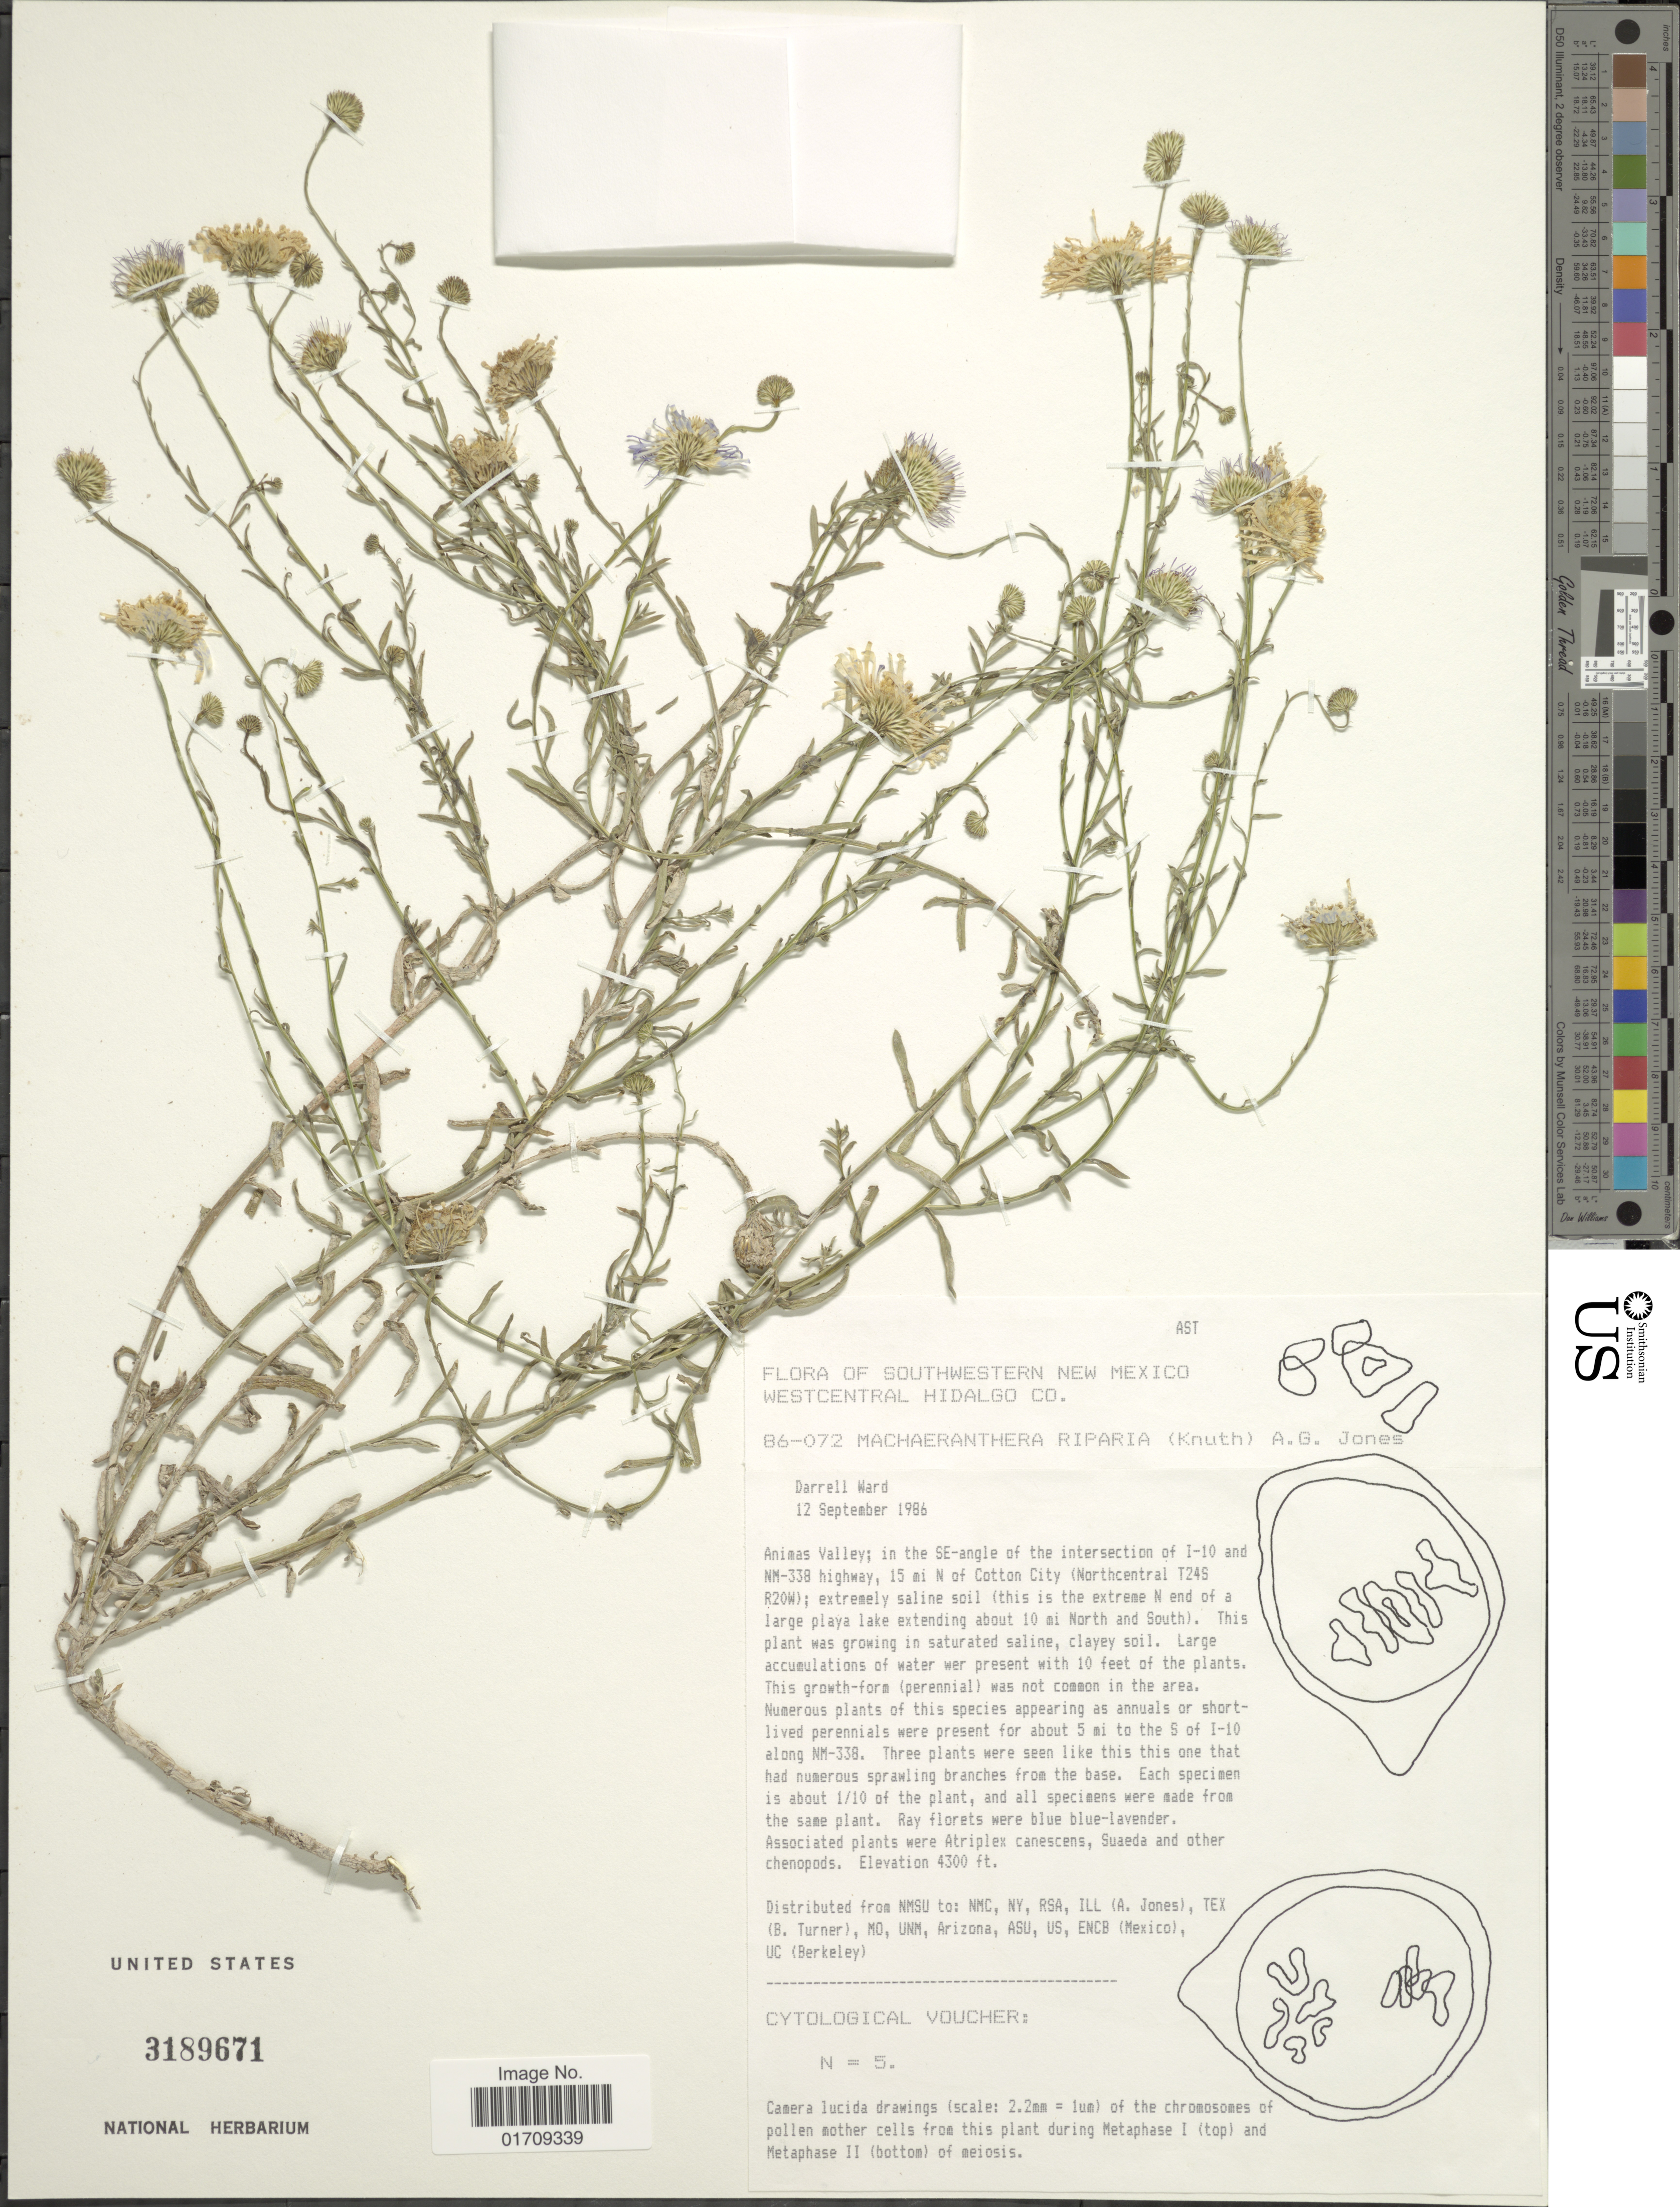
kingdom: Plantae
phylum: Tracheophyta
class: Magnoliopsida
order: Asterales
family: Asteraceae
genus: Machaeranthera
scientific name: Machaeranthera riparia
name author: (Kunth) A.G. Jones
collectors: D. Ward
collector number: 86-072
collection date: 1986-09-12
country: United States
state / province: New Mexico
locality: Southwestern New Mexico, Westcentral Hidalgo Co., Animas Valley, in the SE-angle of the intersection of I-10 and NM-338 highway, 15 mi of N of Cotton City (Northcentral T24S R20W)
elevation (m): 1311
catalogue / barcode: US 3189671